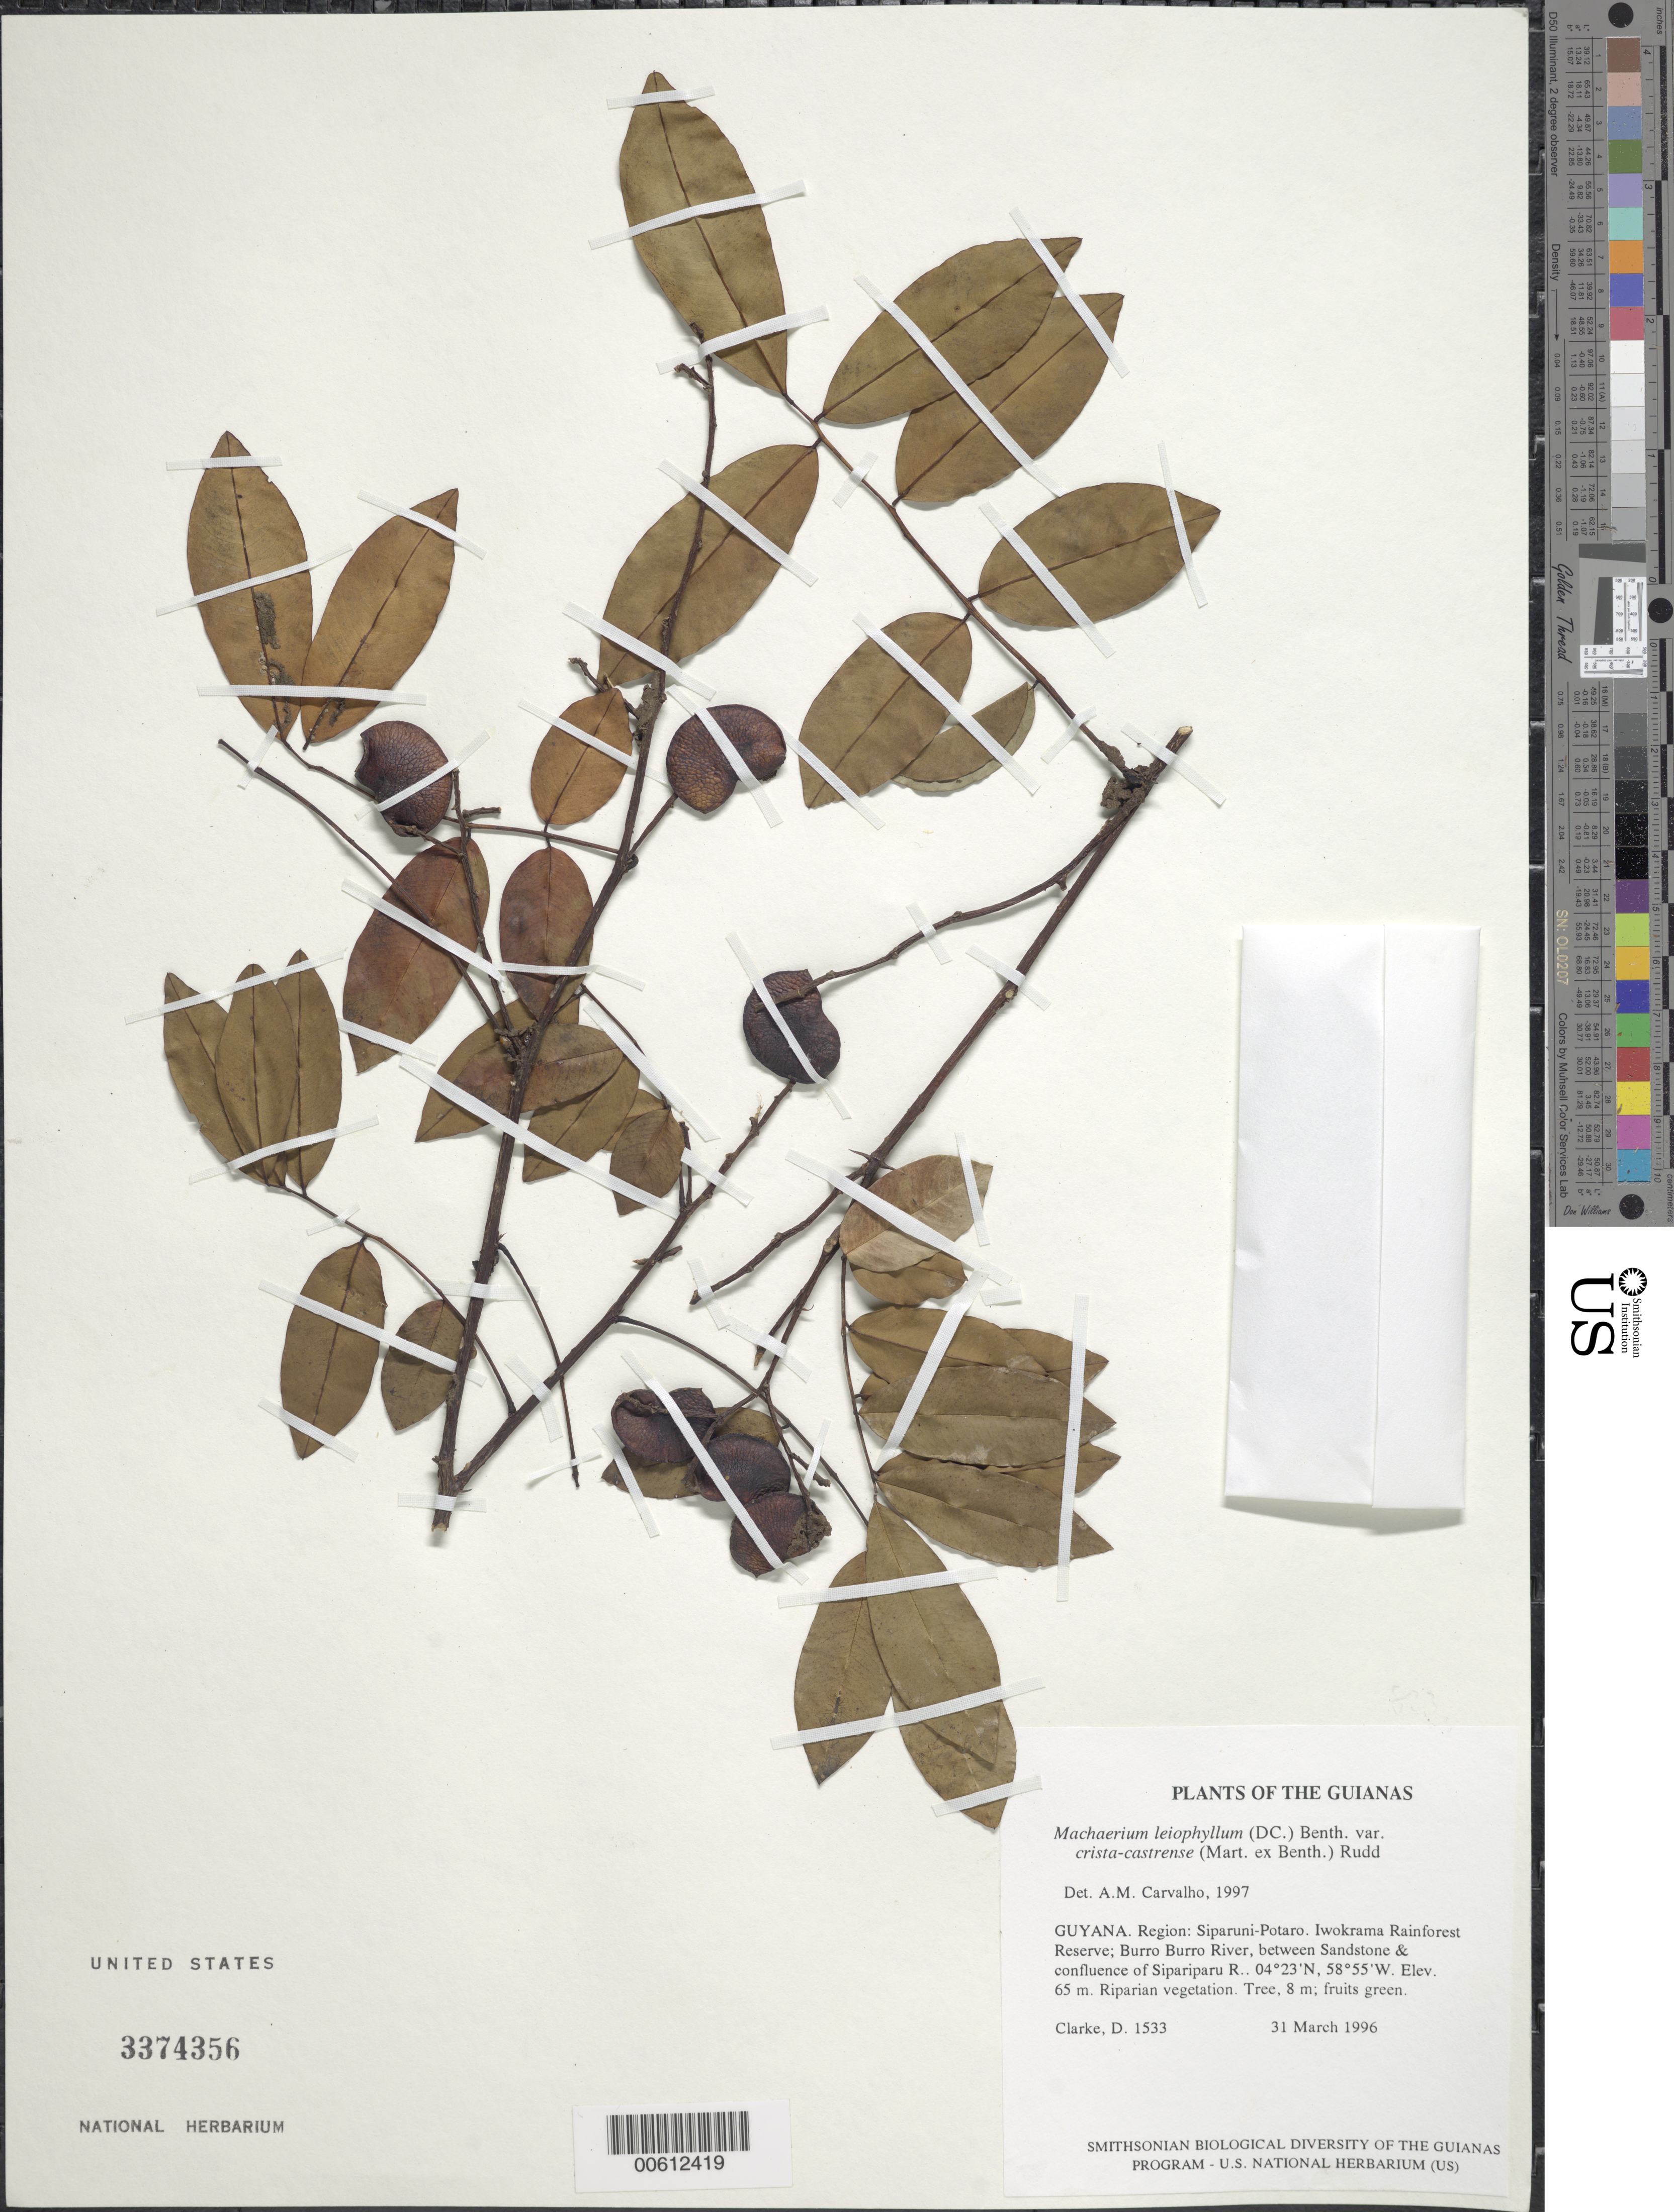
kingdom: Plantae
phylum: Tracheophyta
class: Magnoliopsida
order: Fabales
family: Fabaceae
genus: Machaerium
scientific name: Machaerium leiophyllum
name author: (DC.) Benth.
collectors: H. D. Clarke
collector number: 1533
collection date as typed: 31 March 1996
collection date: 1996-03-31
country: Guyana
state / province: Potaro-Siparuni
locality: Iwokrama Rainforest Reserve; Burro Burro River, between Sandstone & confluence of Sipariparu R.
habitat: Riparian vegetation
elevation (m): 65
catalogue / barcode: US 3374356